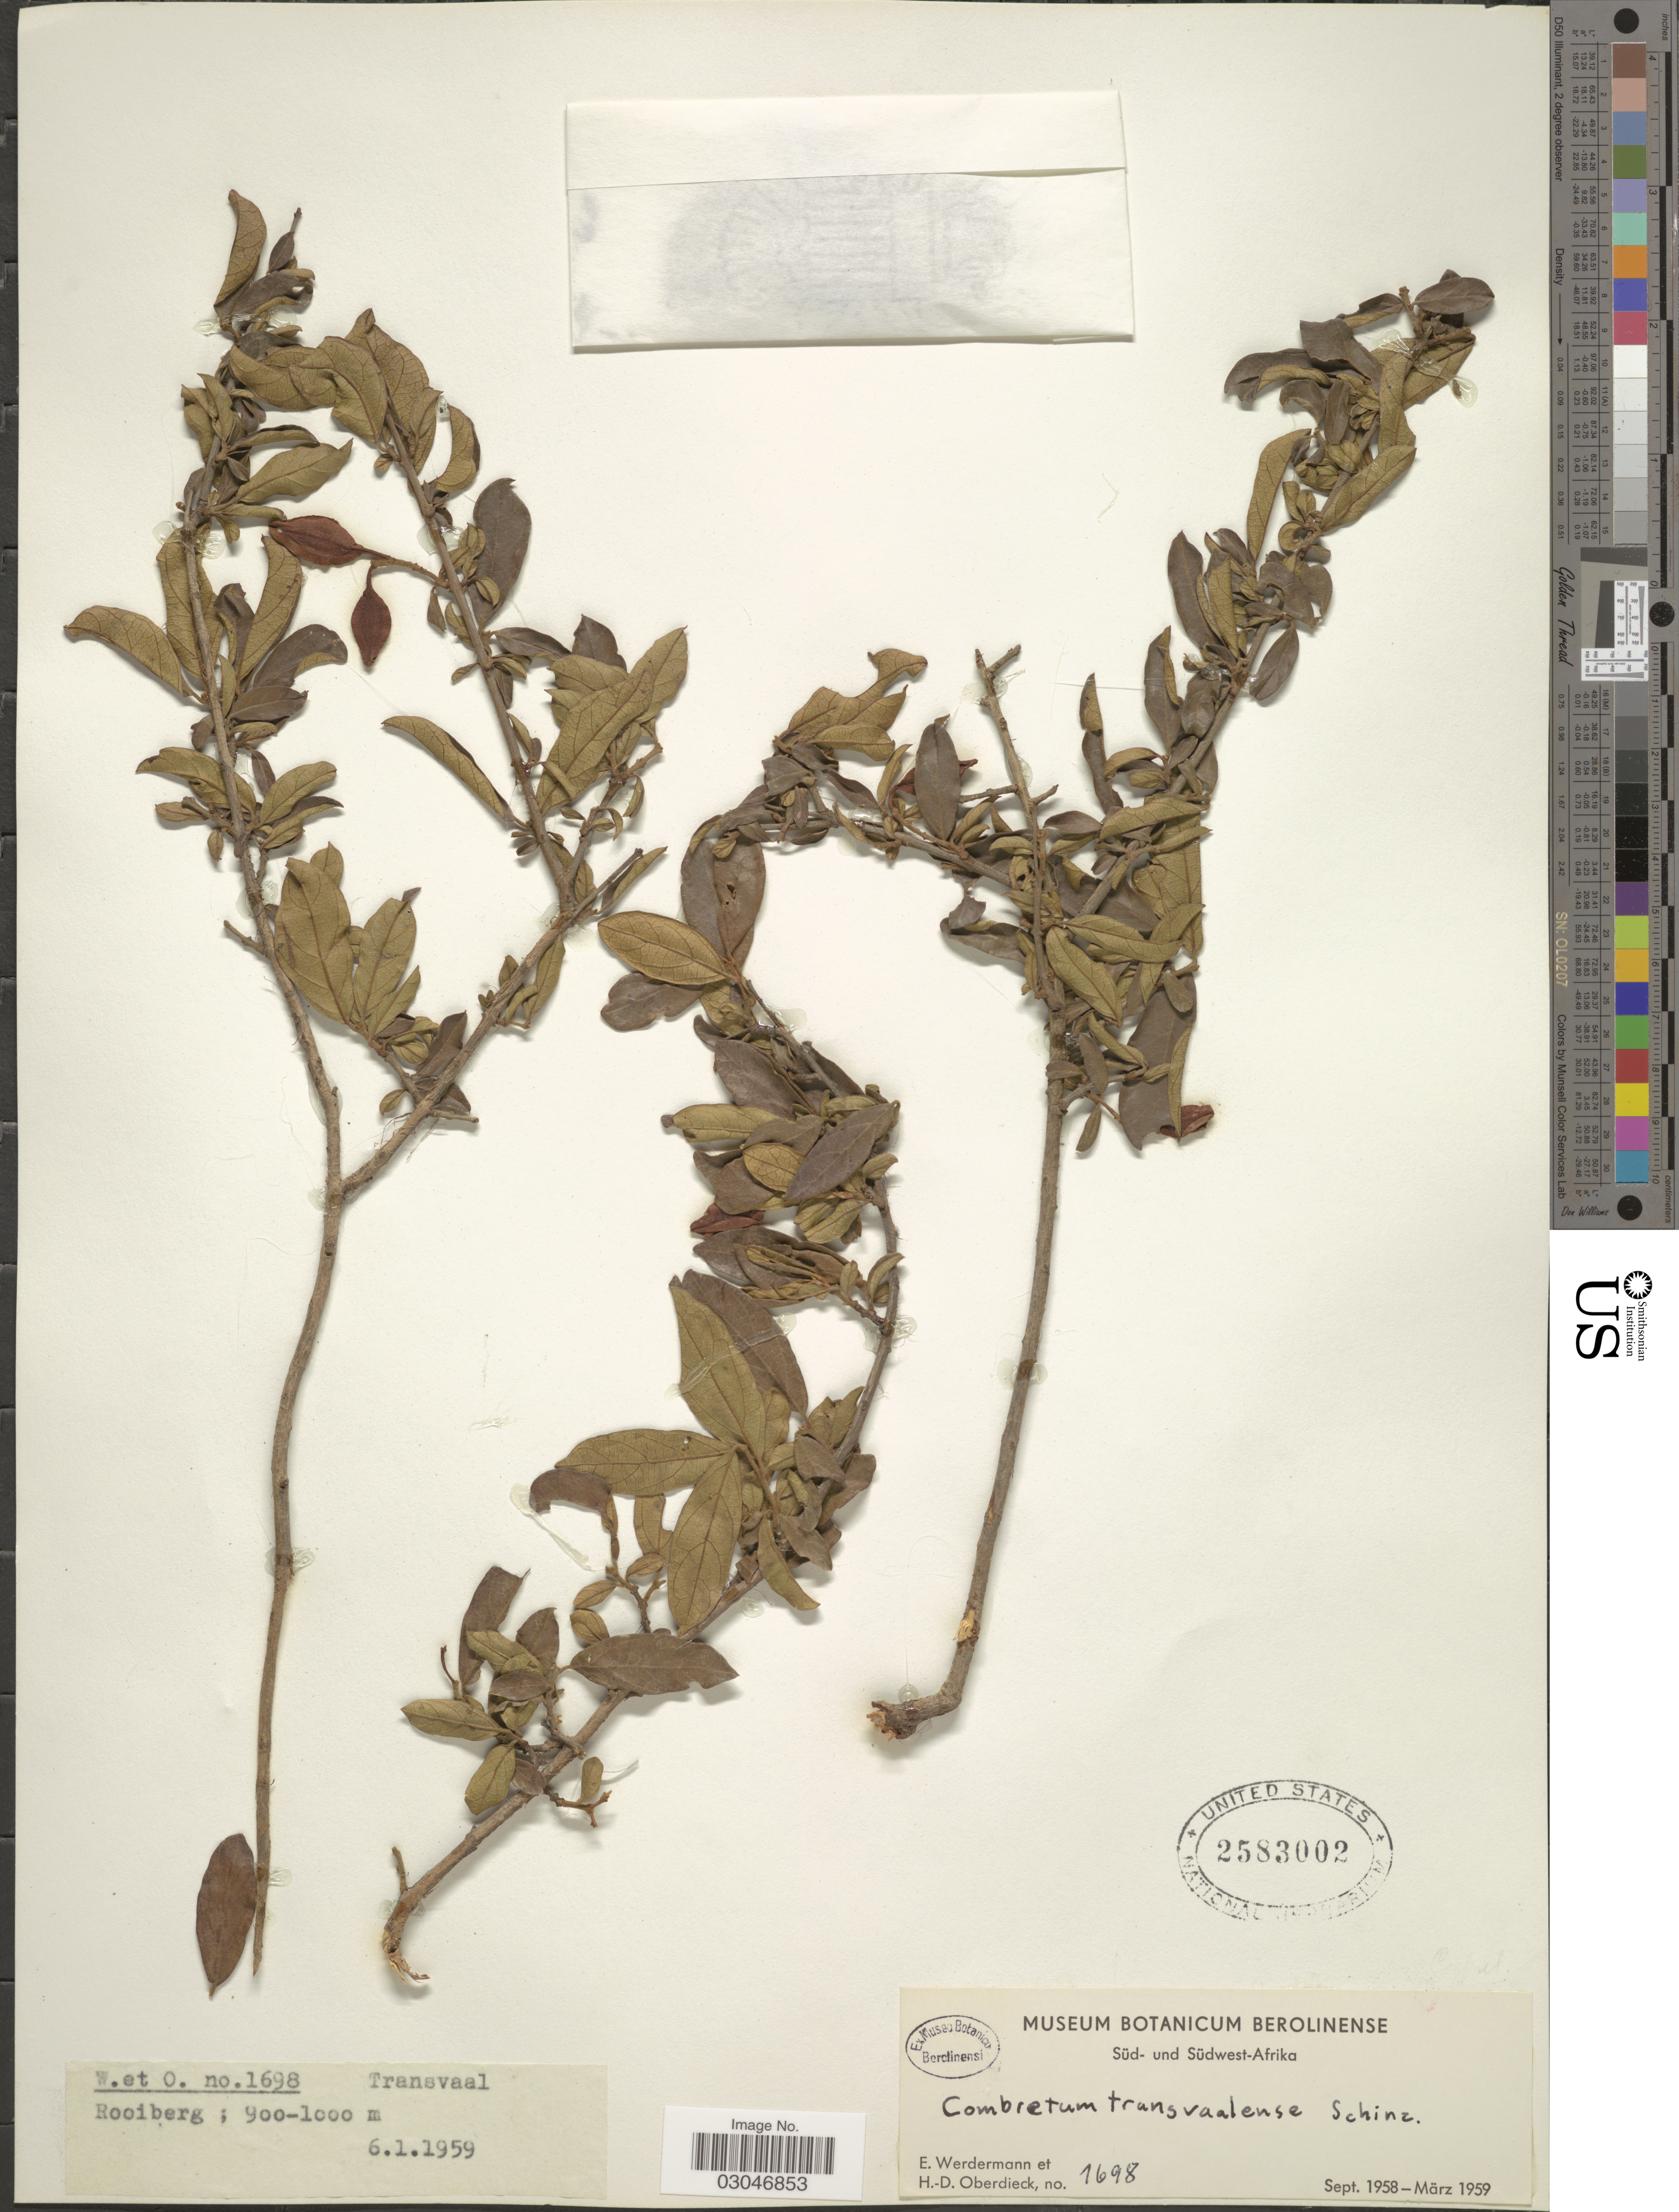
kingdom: Plantae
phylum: Tracheophyta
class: Magnoliopsida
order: Myrtales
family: Combretaceae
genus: Combretum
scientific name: Combretum transvaalense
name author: Schinz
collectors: E. Werdermann & H. Oberdieck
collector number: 1698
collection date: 1958-09/1959-03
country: South Africa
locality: Transvaal, Rooiberg.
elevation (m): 900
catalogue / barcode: US 2583002